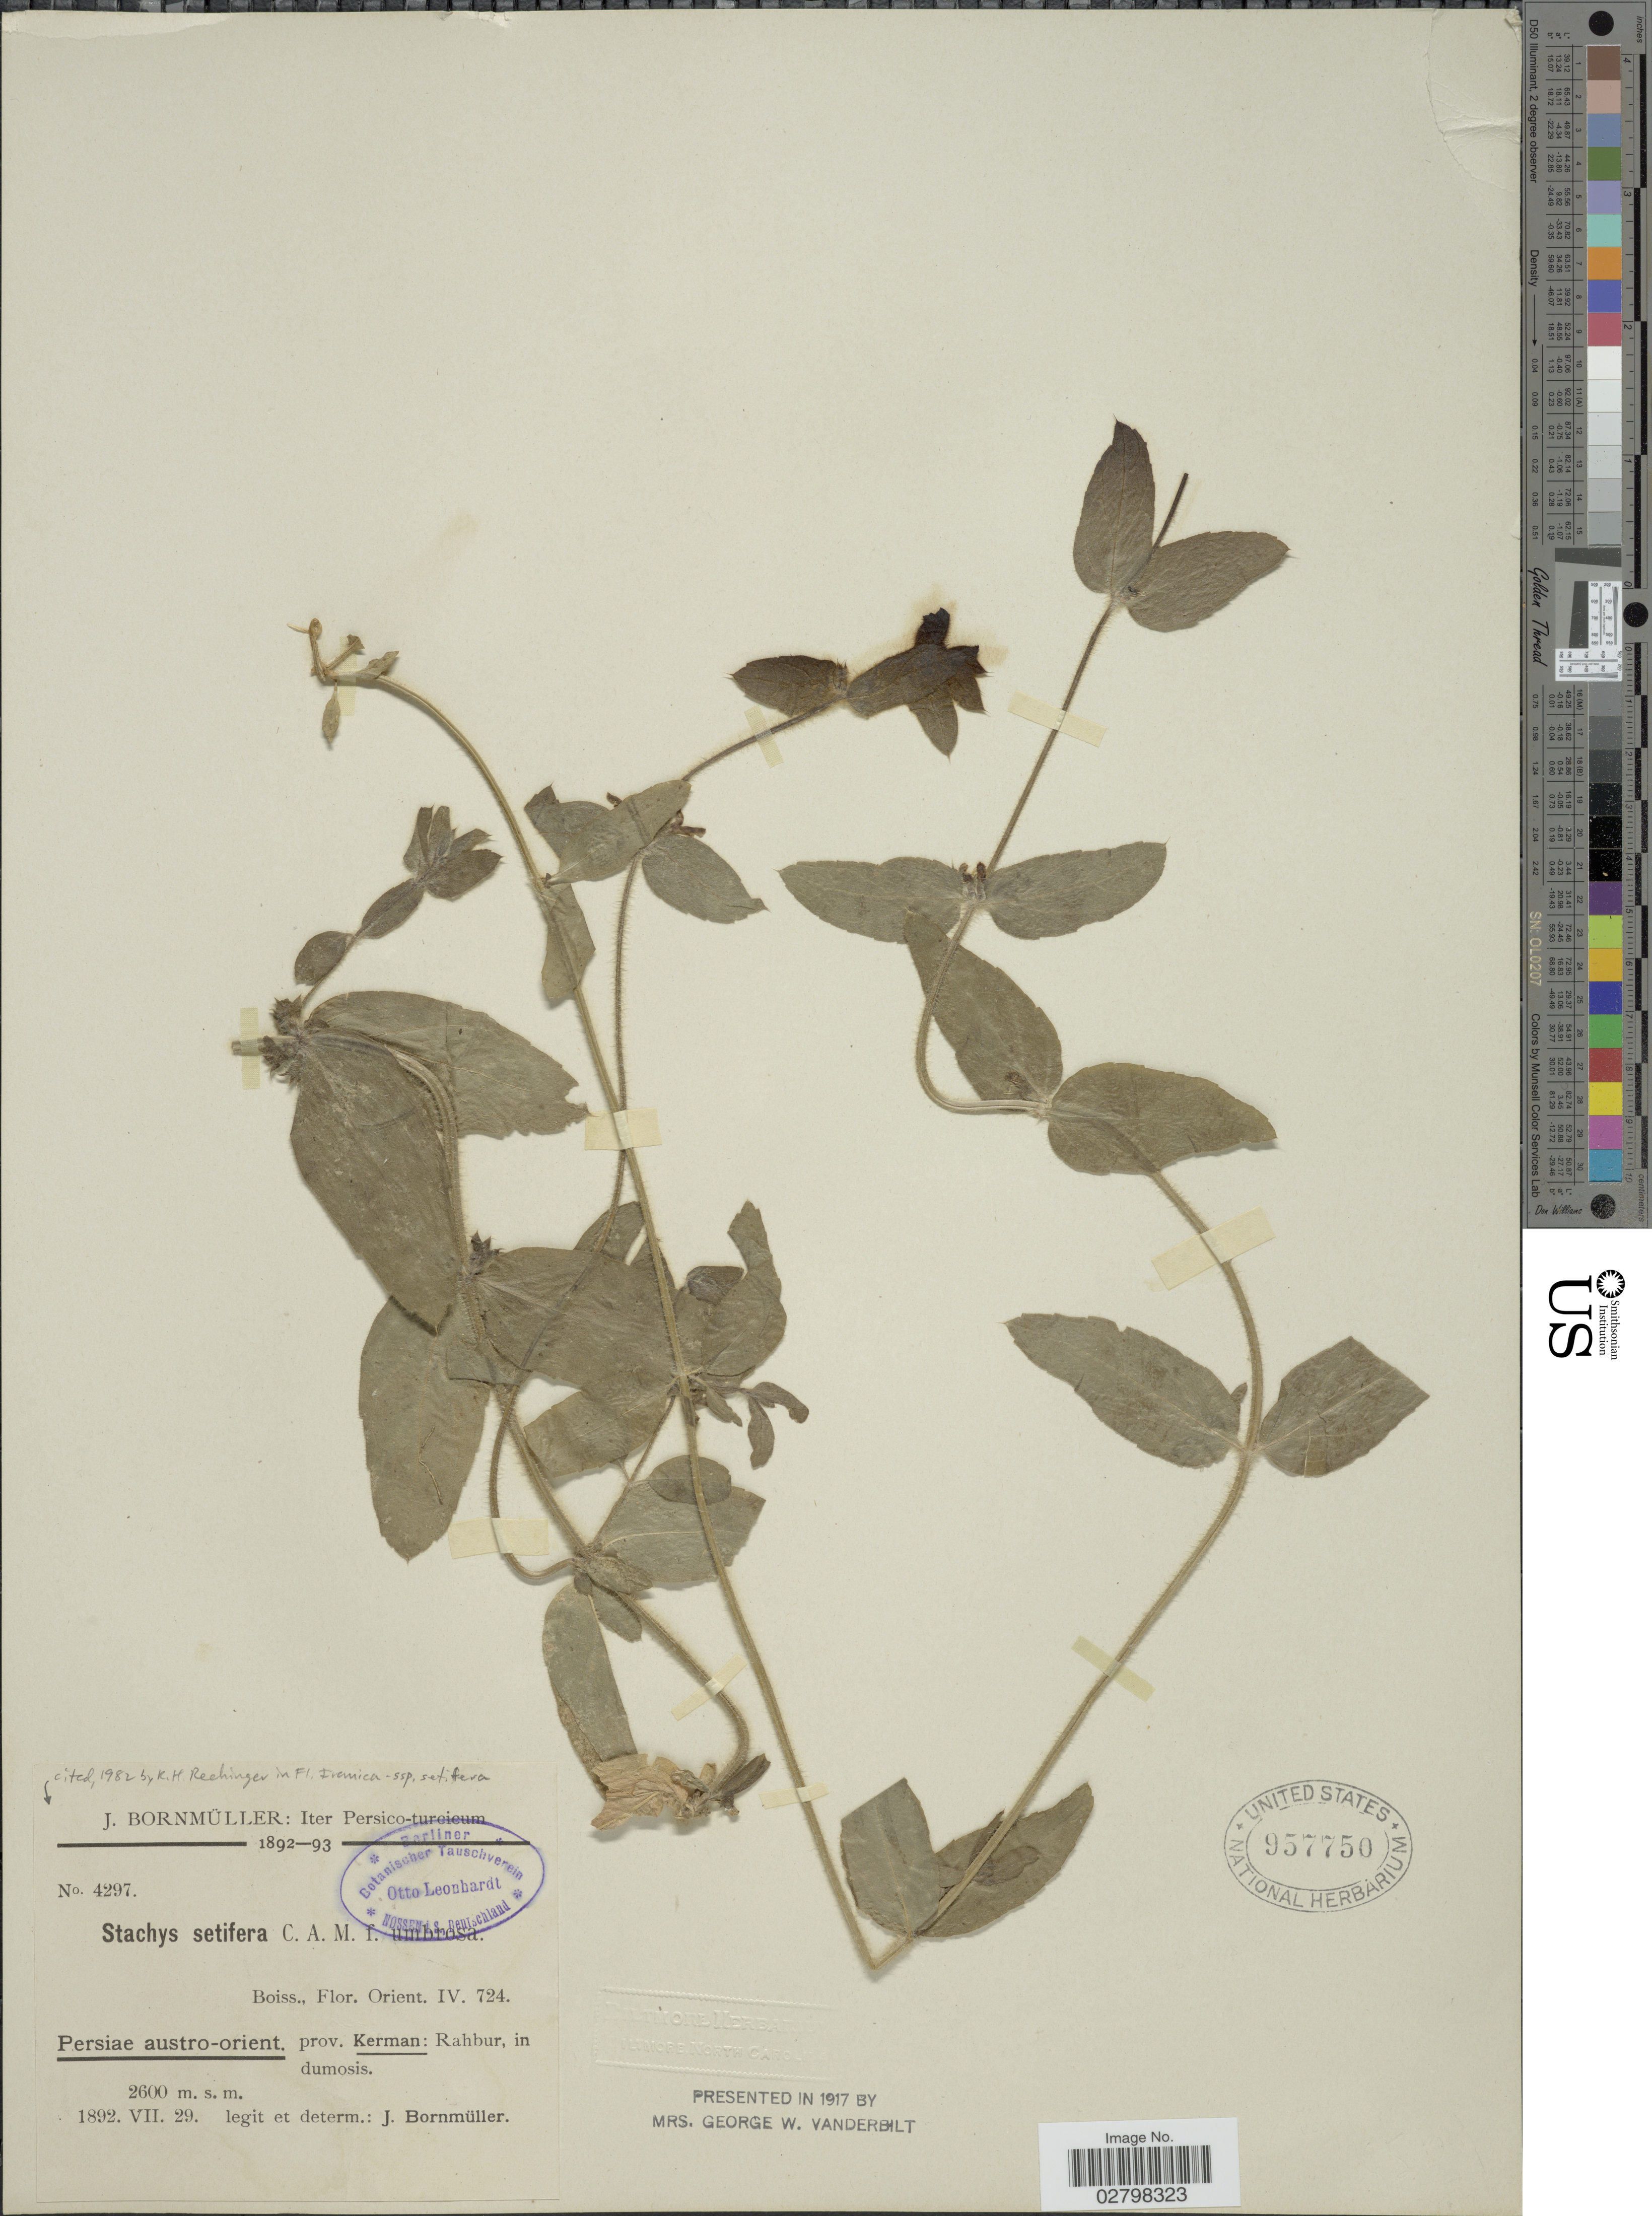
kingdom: Plantae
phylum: Tracheophyta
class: Magnoliopsida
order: Lamiales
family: Lamiaceae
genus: Stachys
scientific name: Stachys setifera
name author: C.A. Mey.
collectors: J. Bornmüller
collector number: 4297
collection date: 1892-07-29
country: Iran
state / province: Kerman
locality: Iter Persico-turcicum. Persiae austro-orient. Rahbur, in dumosis.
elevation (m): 2600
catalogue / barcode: US 957750